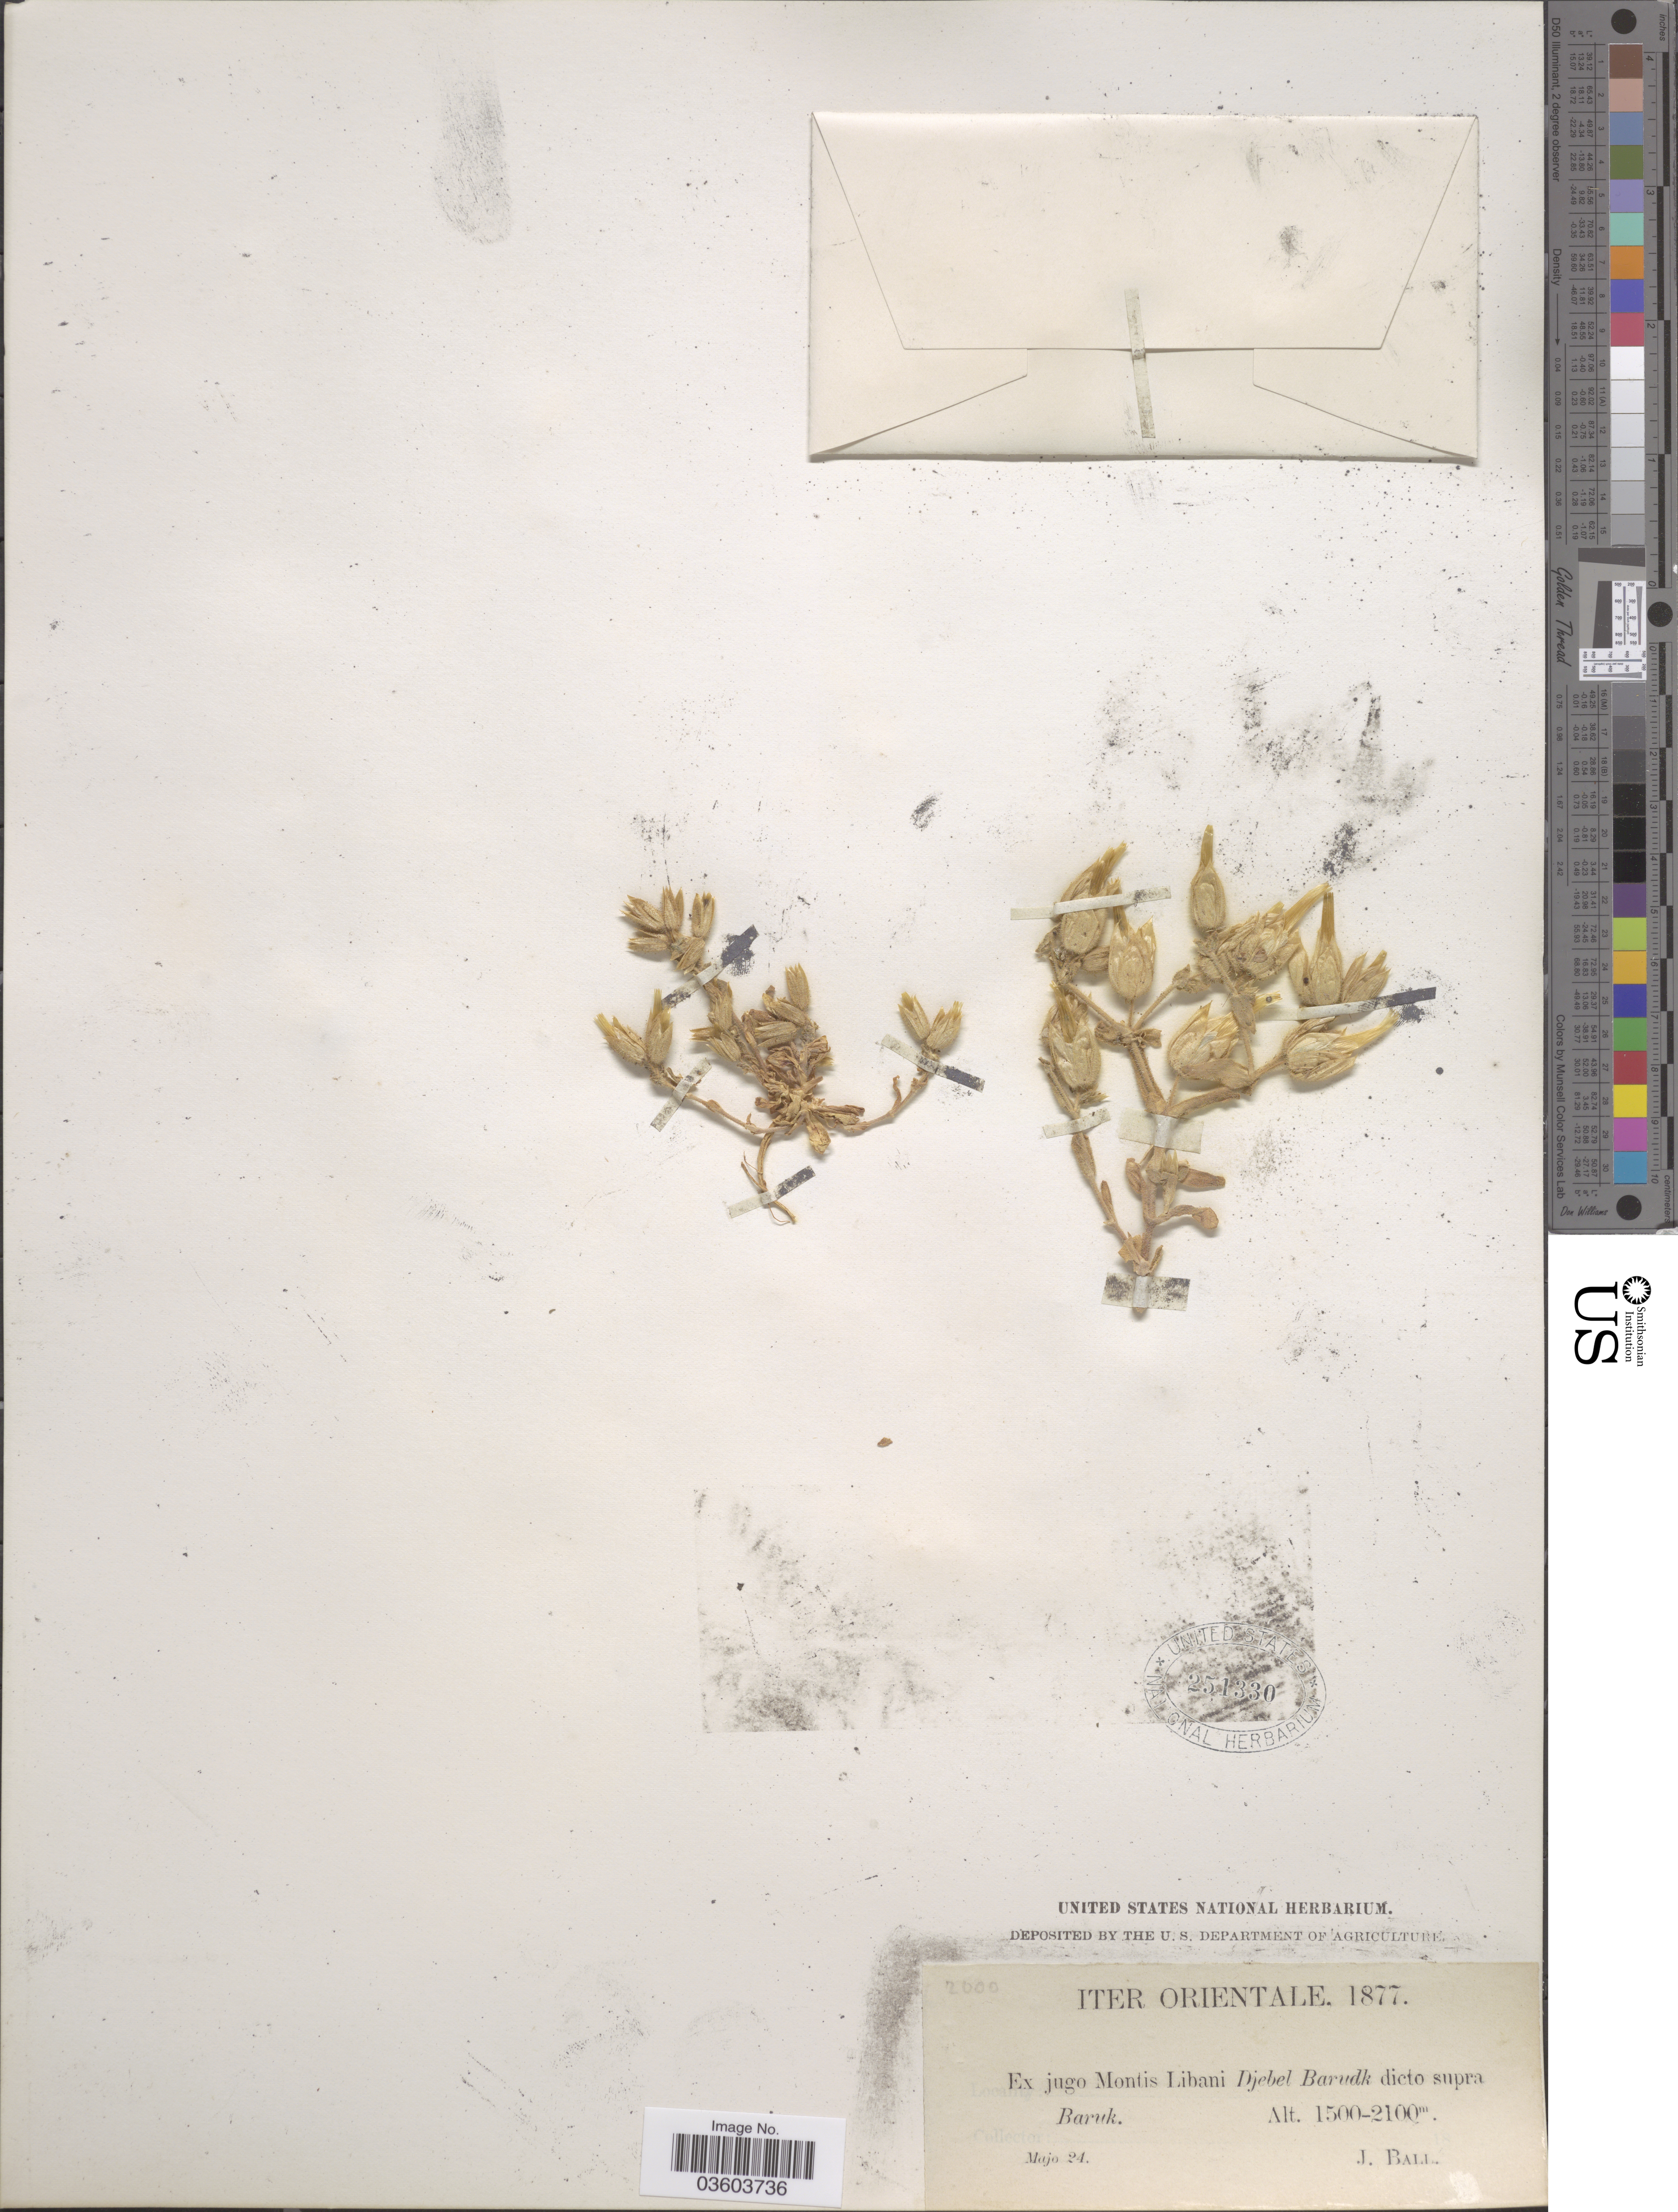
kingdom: Plantae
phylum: Tracheophyta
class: Magnoliopsida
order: Caryophyllales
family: Caryophyllaceae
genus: Cerastium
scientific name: Cerastium sp.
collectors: J. Ball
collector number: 2000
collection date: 1877-05-24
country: Lebanon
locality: Orientale. Ex jugo Montis Libani Djebel Barudk dicto supra Baruk.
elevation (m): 1500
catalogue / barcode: US 251330